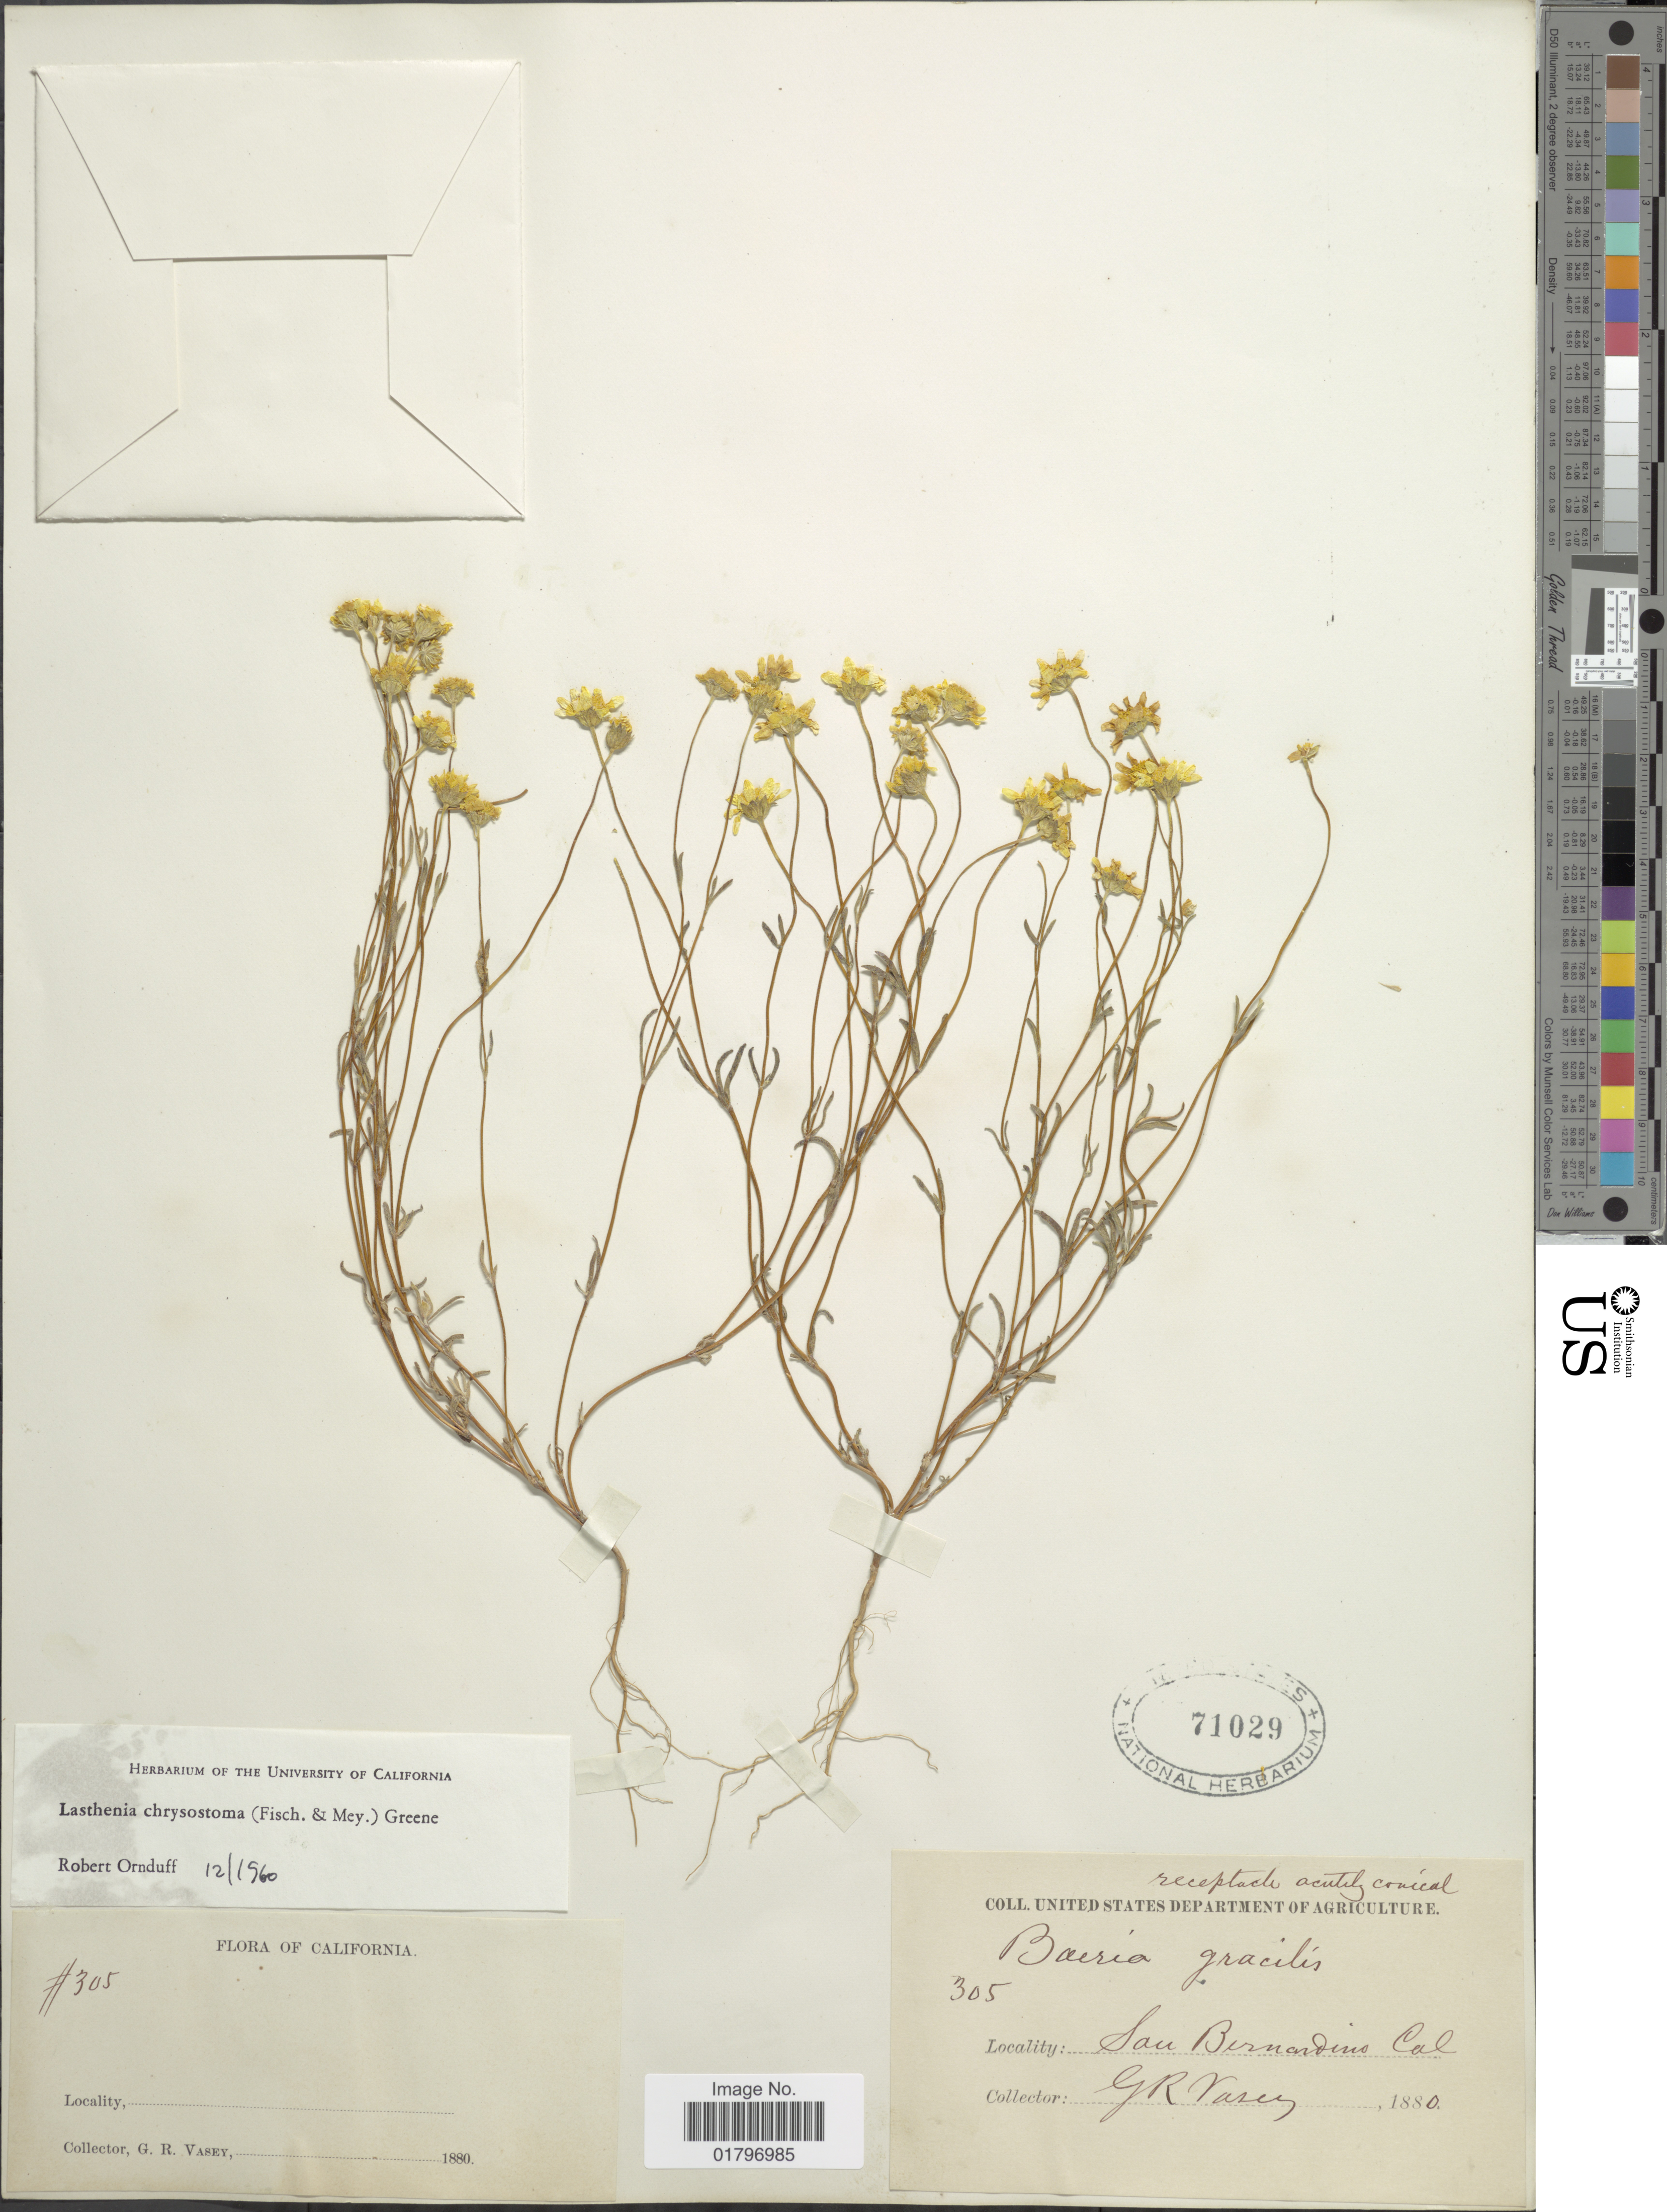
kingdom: Plantae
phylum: Tracheophyta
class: Magnoliopsida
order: Asterales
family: Asteraceae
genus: Lasthenia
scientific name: Lasthenia chrysostoma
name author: (Fisch. & C.A. Mey.) Greene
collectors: G. R. Vasey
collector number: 305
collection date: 1880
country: United States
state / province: California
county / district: San Bernardino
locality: San Bernardino, Cal.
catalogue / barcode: US 71029